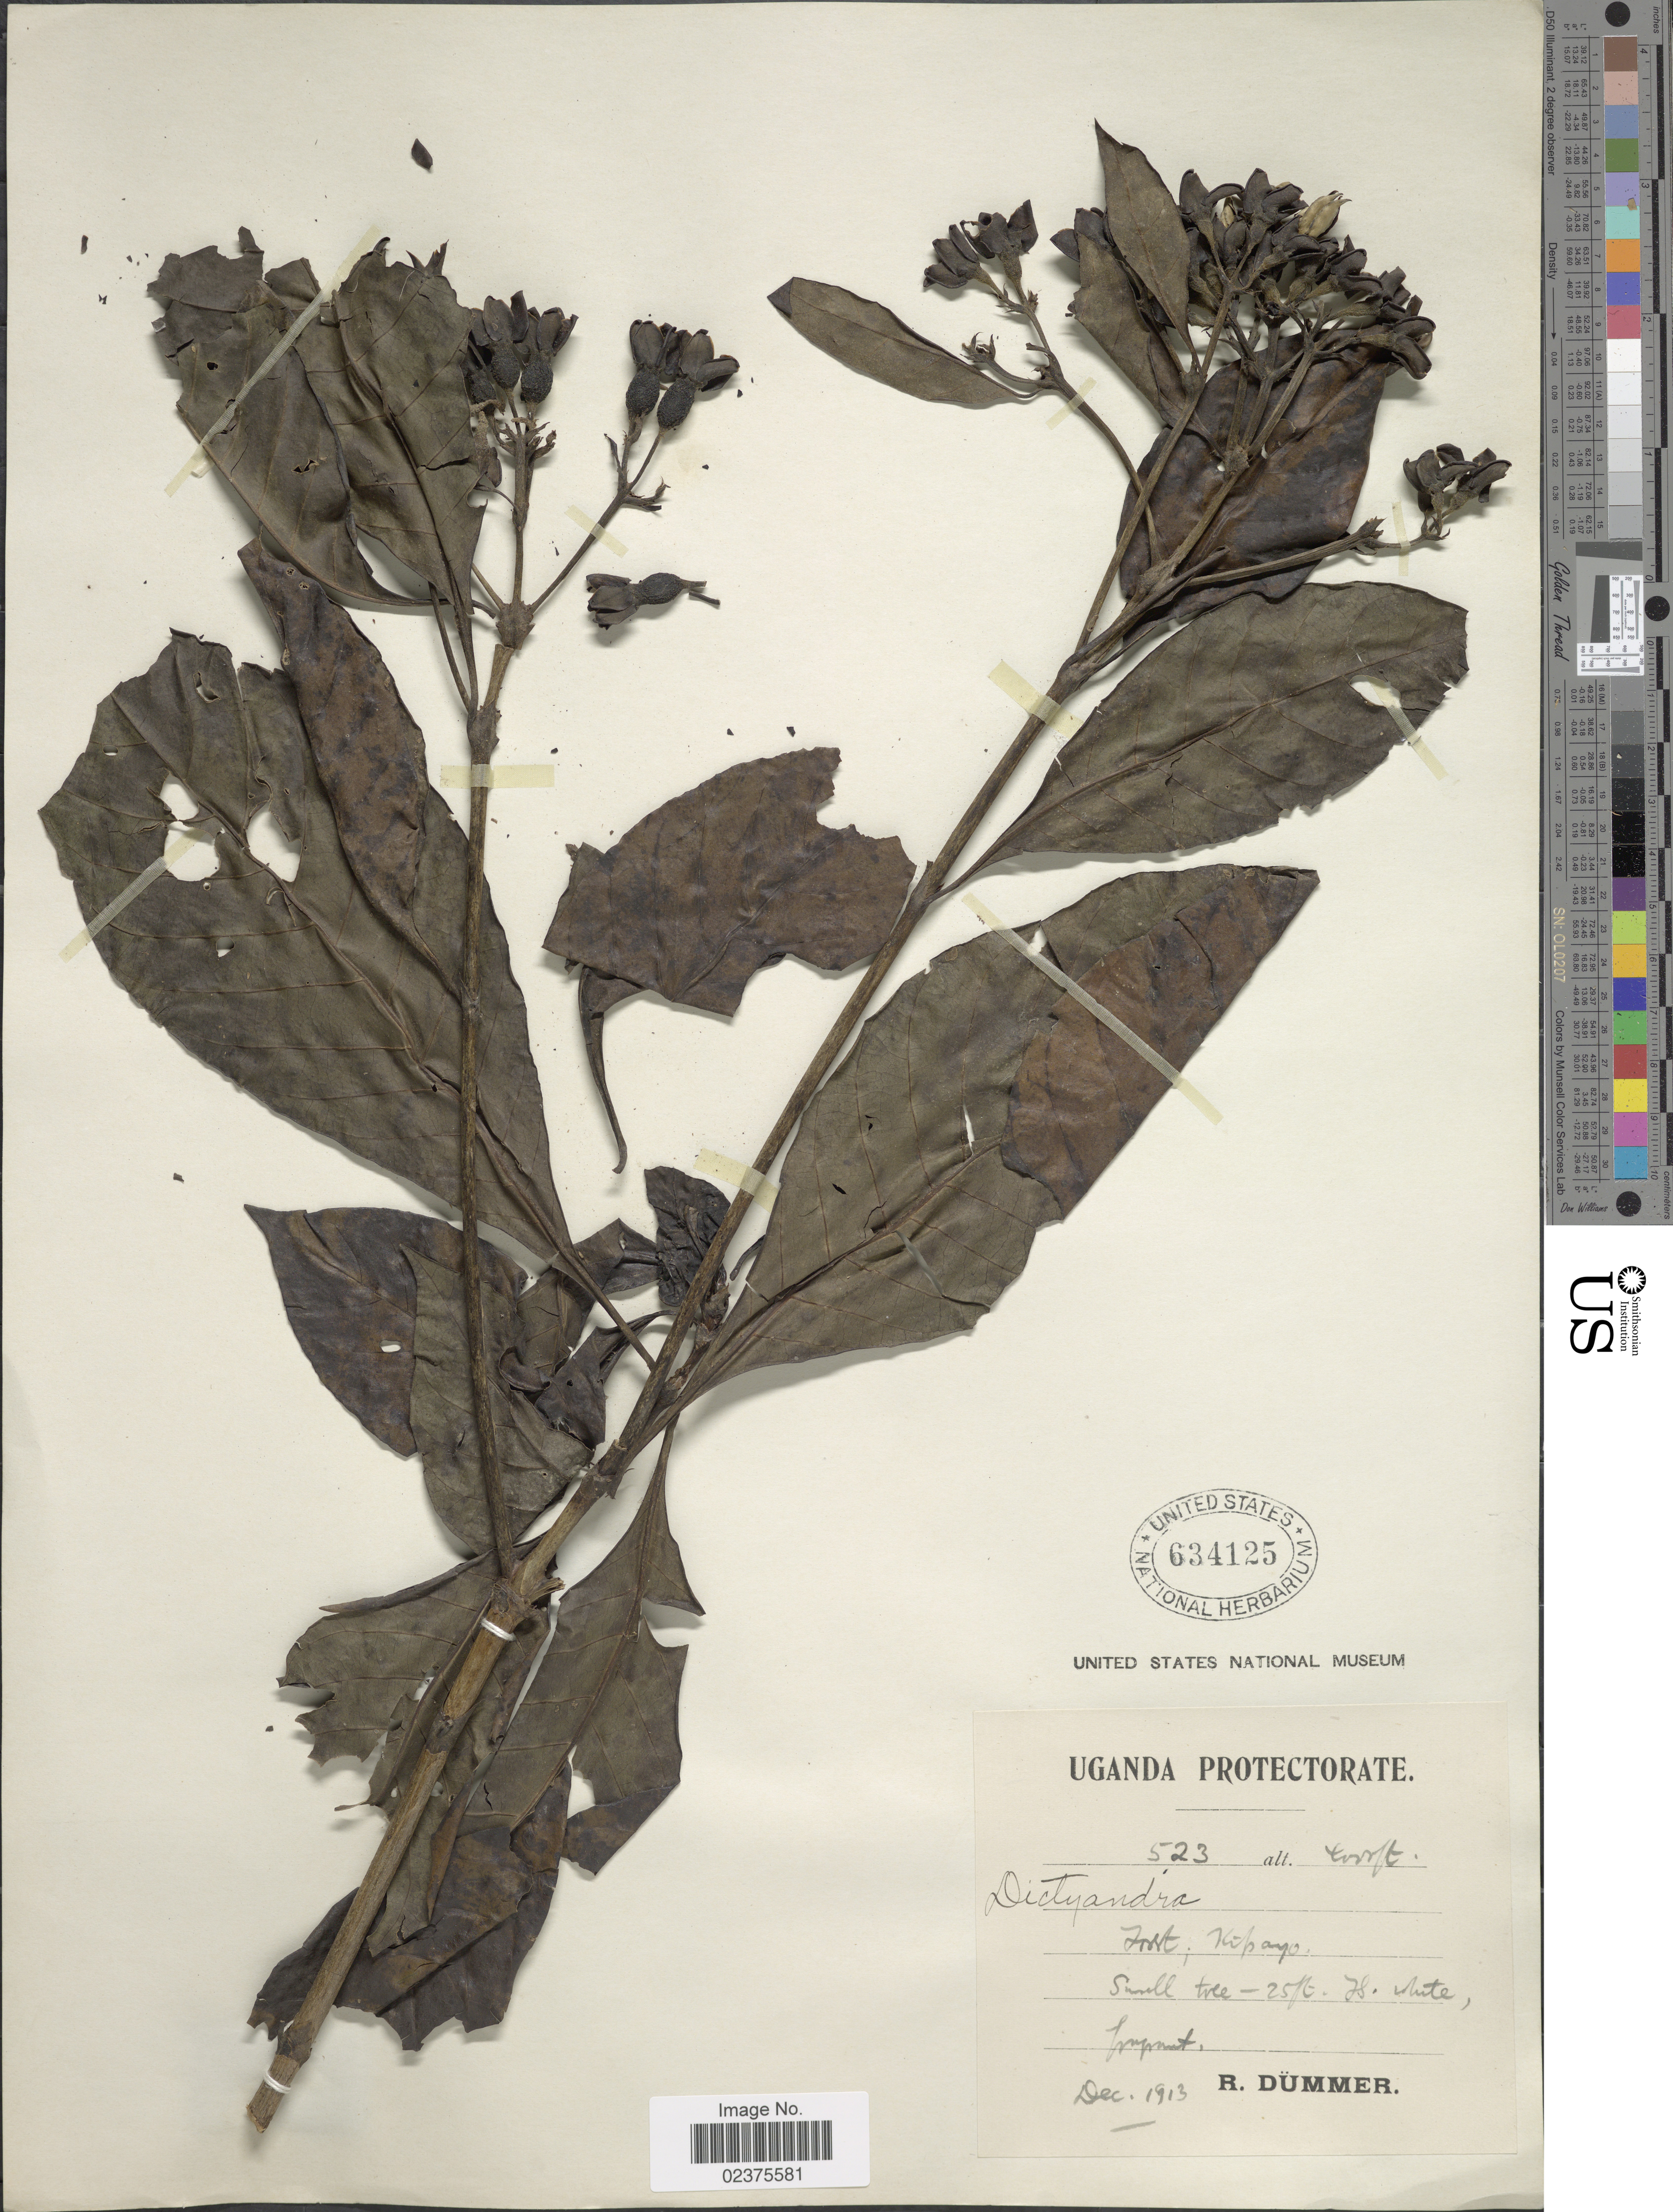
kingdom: Plantae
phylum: Tracheophyta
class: Magnoliopsida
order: Gentianales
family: Rubiaceae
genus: Dictyandra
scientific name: Dictyandra sp.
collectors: R. A. Dümmer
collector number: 523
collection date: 1913-12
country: Uganda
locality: Uganda Protectorate, Forest; Kipayo.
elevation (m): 1219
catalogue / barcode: US 634125